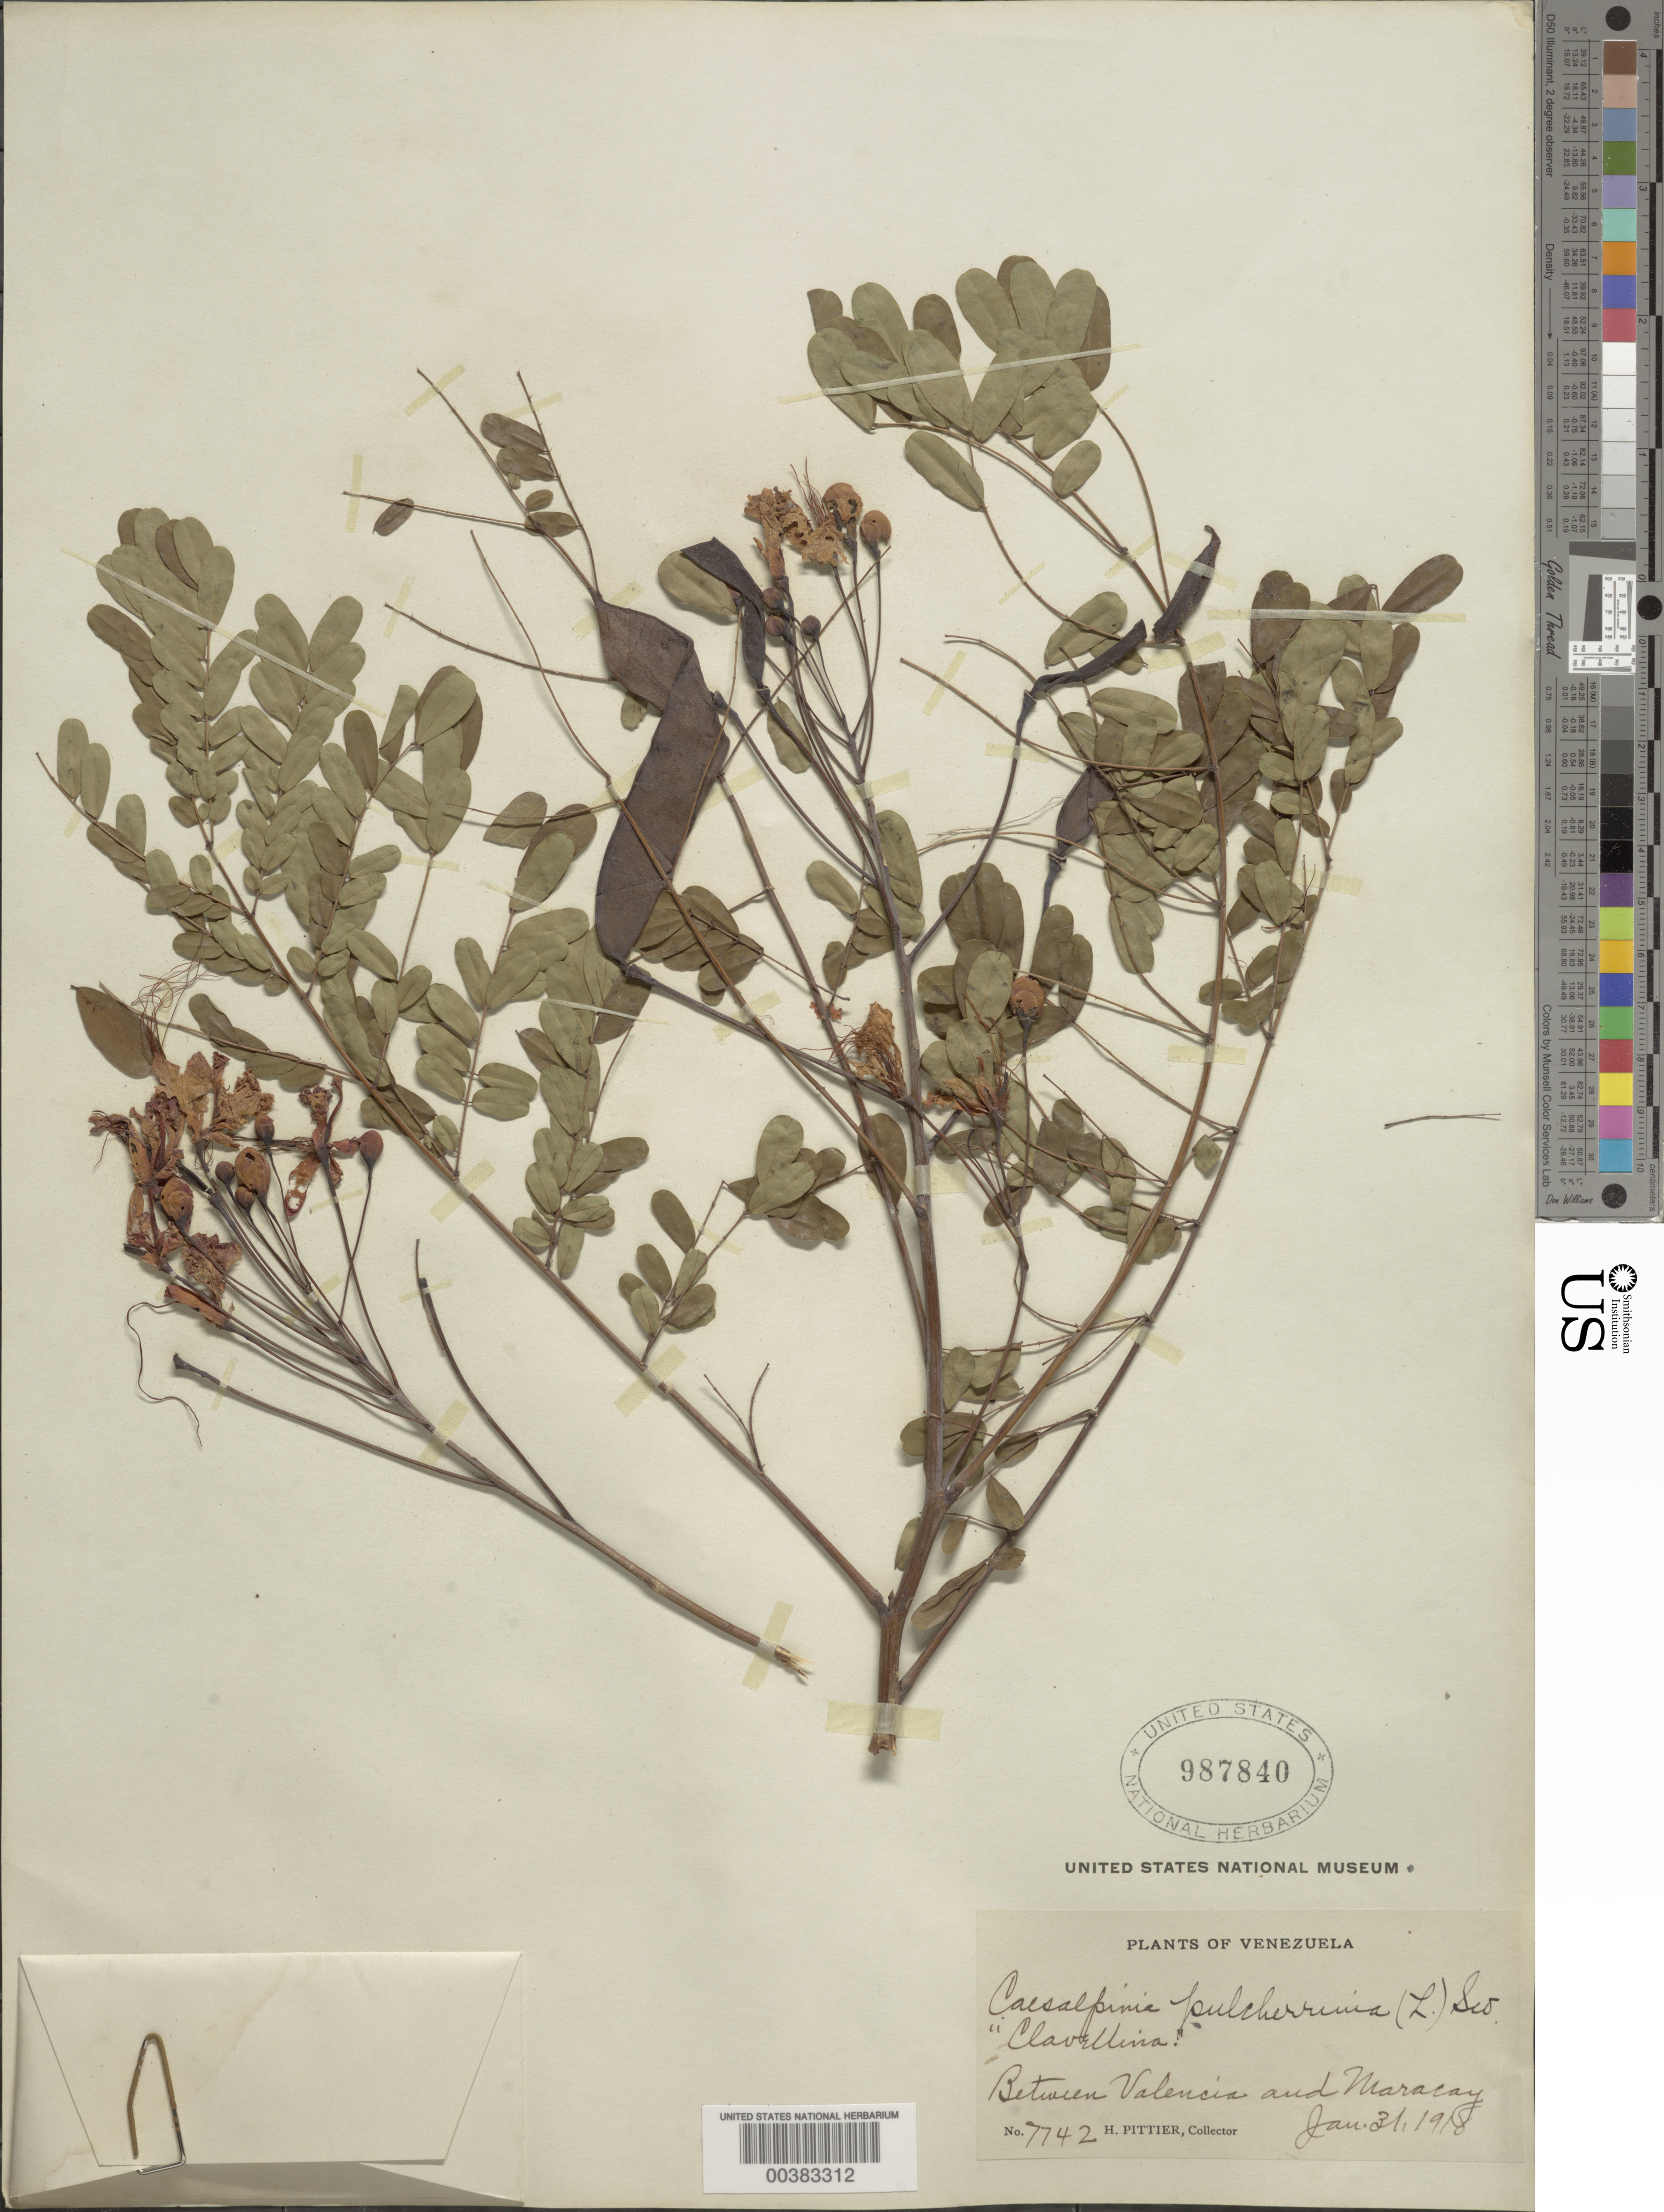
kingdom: Plantae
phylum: Tracheophyta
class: Magnoliopsida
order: Fabales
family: Fabaceae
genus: Caesalpinia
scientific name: Caesalpinia pulcherrima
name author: (L.) Sw.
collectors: H. F. Pittier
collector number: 7742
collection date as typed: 31 Jan 1918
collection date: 1918-01-31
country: Venezuela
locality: Between valencia and maracay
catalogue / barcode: US 987840